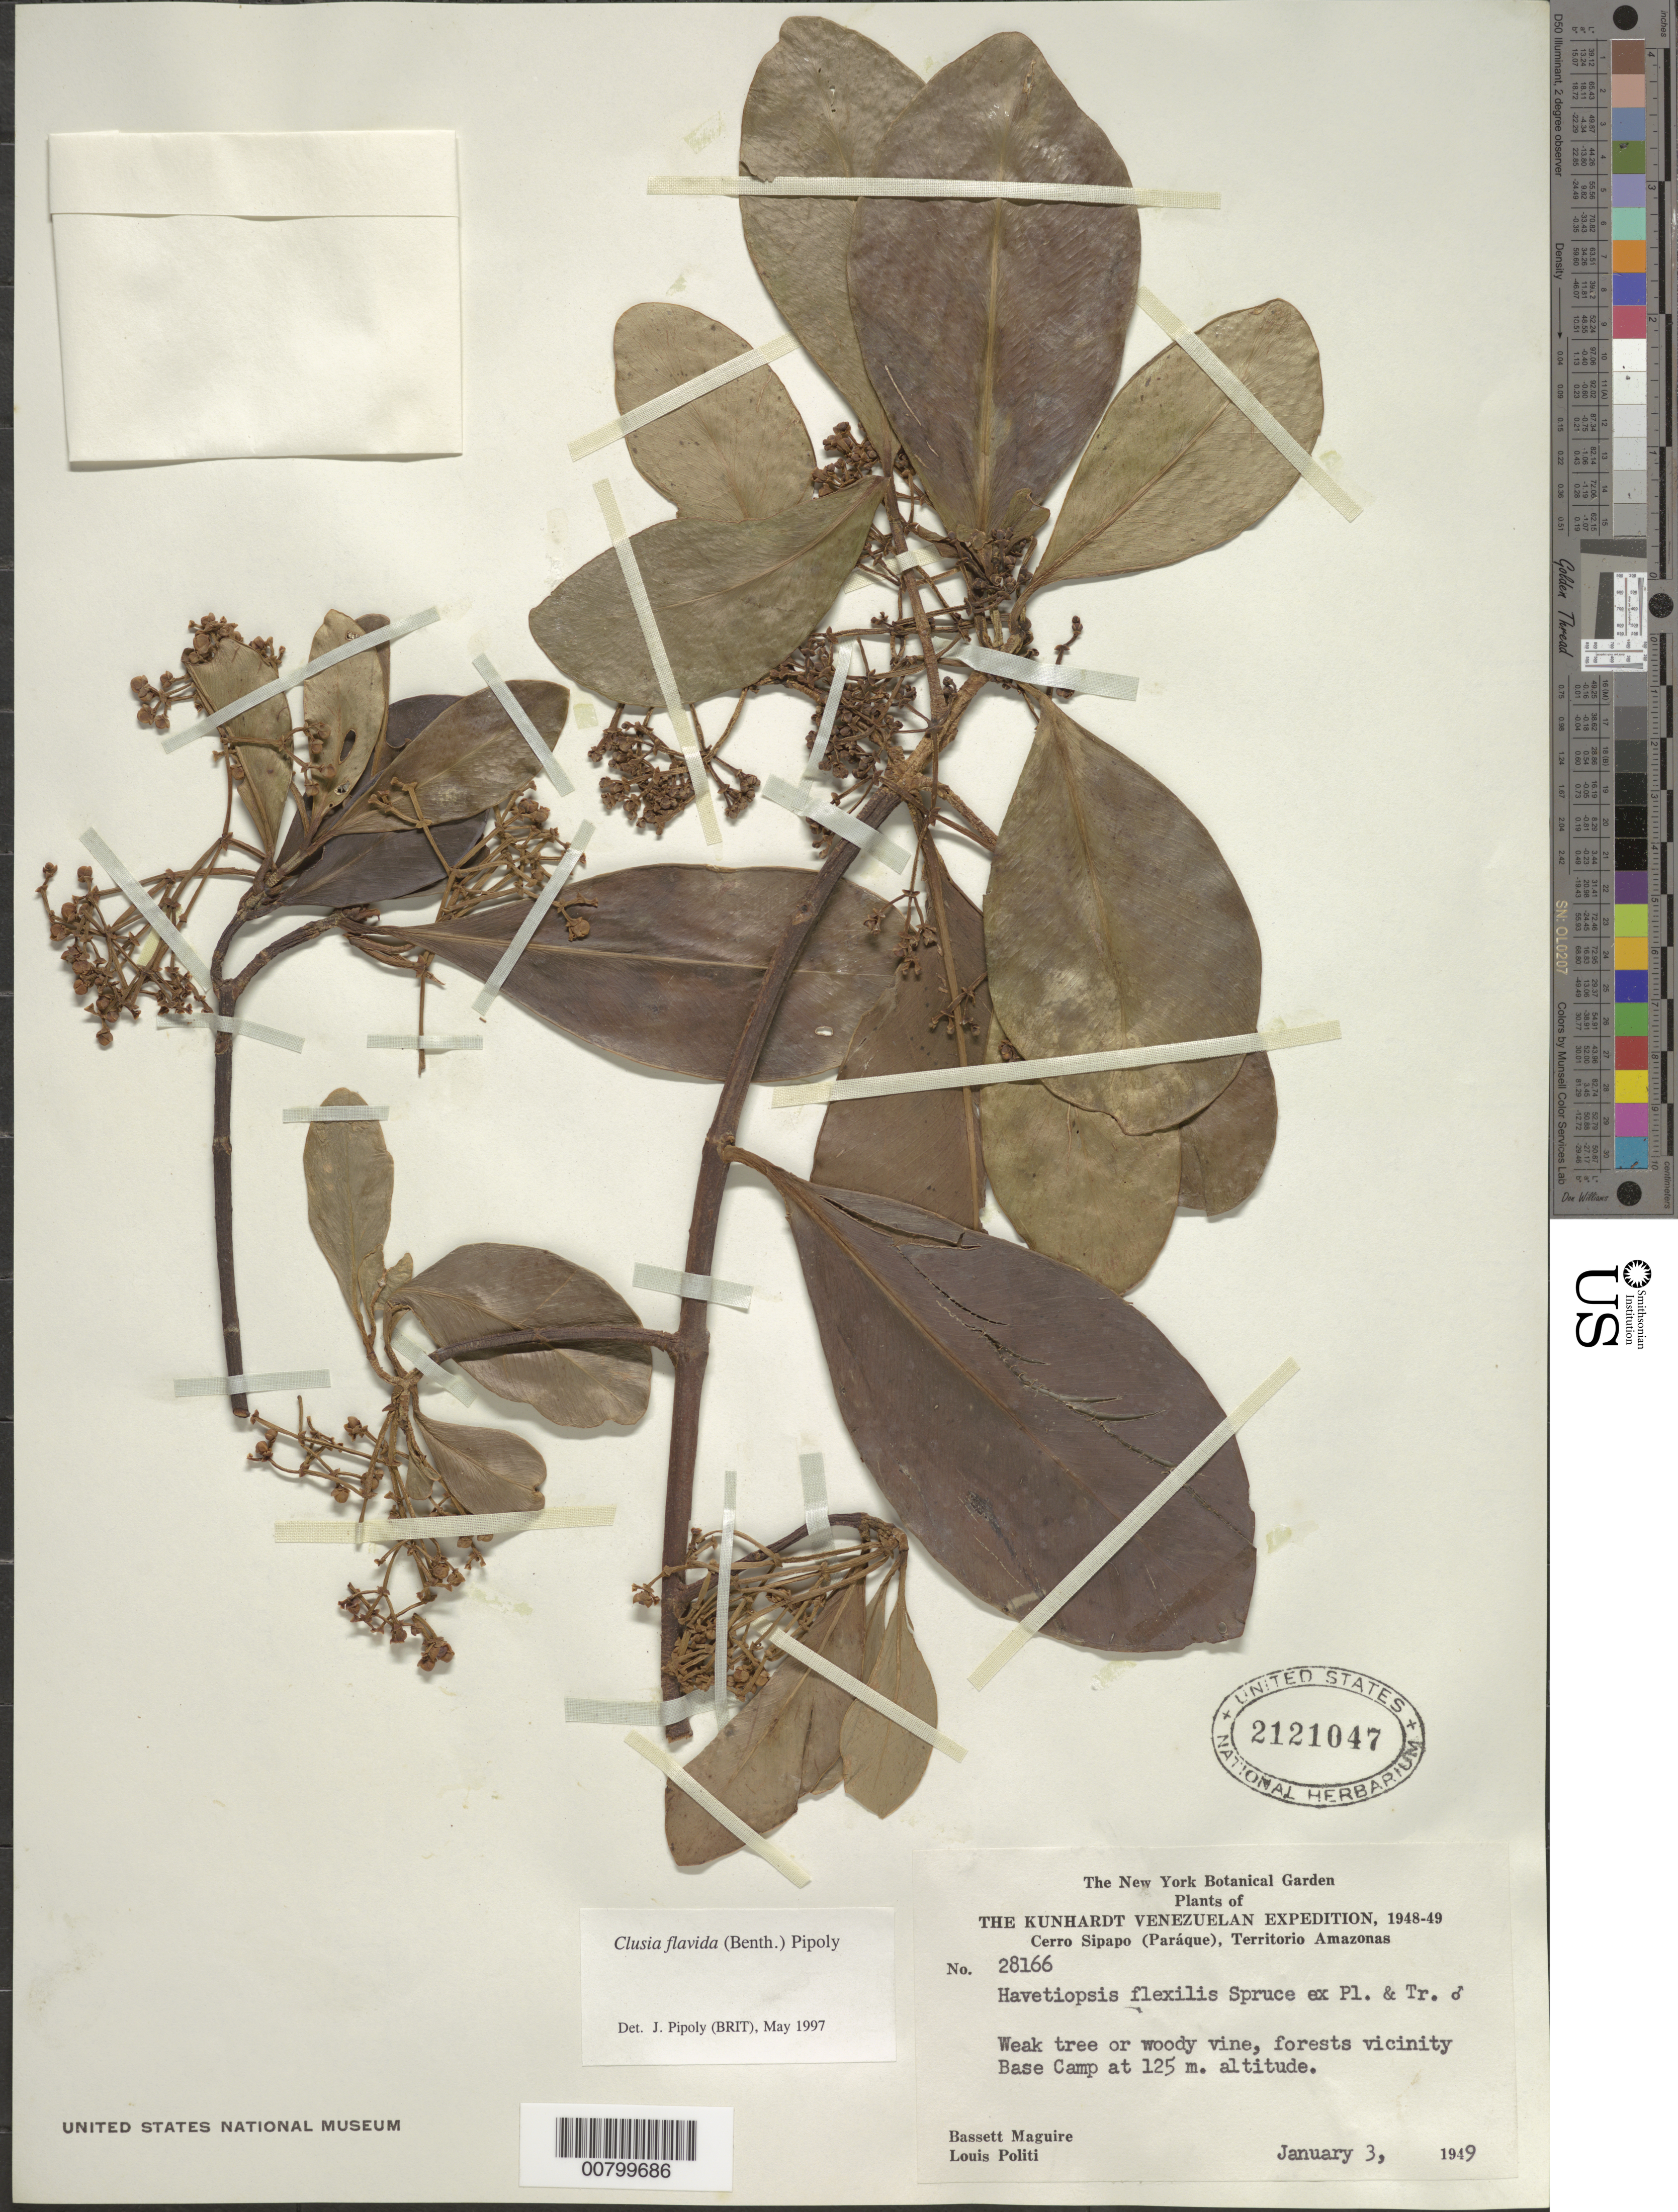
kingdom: Plantae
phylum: Tracheophyta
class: Magnoliopsida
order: Malpighiales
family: Clusiaceae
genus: Clusia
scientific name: Clusia flavida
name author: (Benth.) Pipoly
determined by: Pipoly, J. J., III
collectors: B. Maguire & L. Politi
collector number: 28166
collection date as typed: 3-Jan-49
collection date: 1949-01-03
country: Venezuela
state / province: Amazonas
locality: Cerro Sipapo (Paráque), Base Camp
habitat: Forests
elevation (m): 125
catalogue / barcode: US 2121047